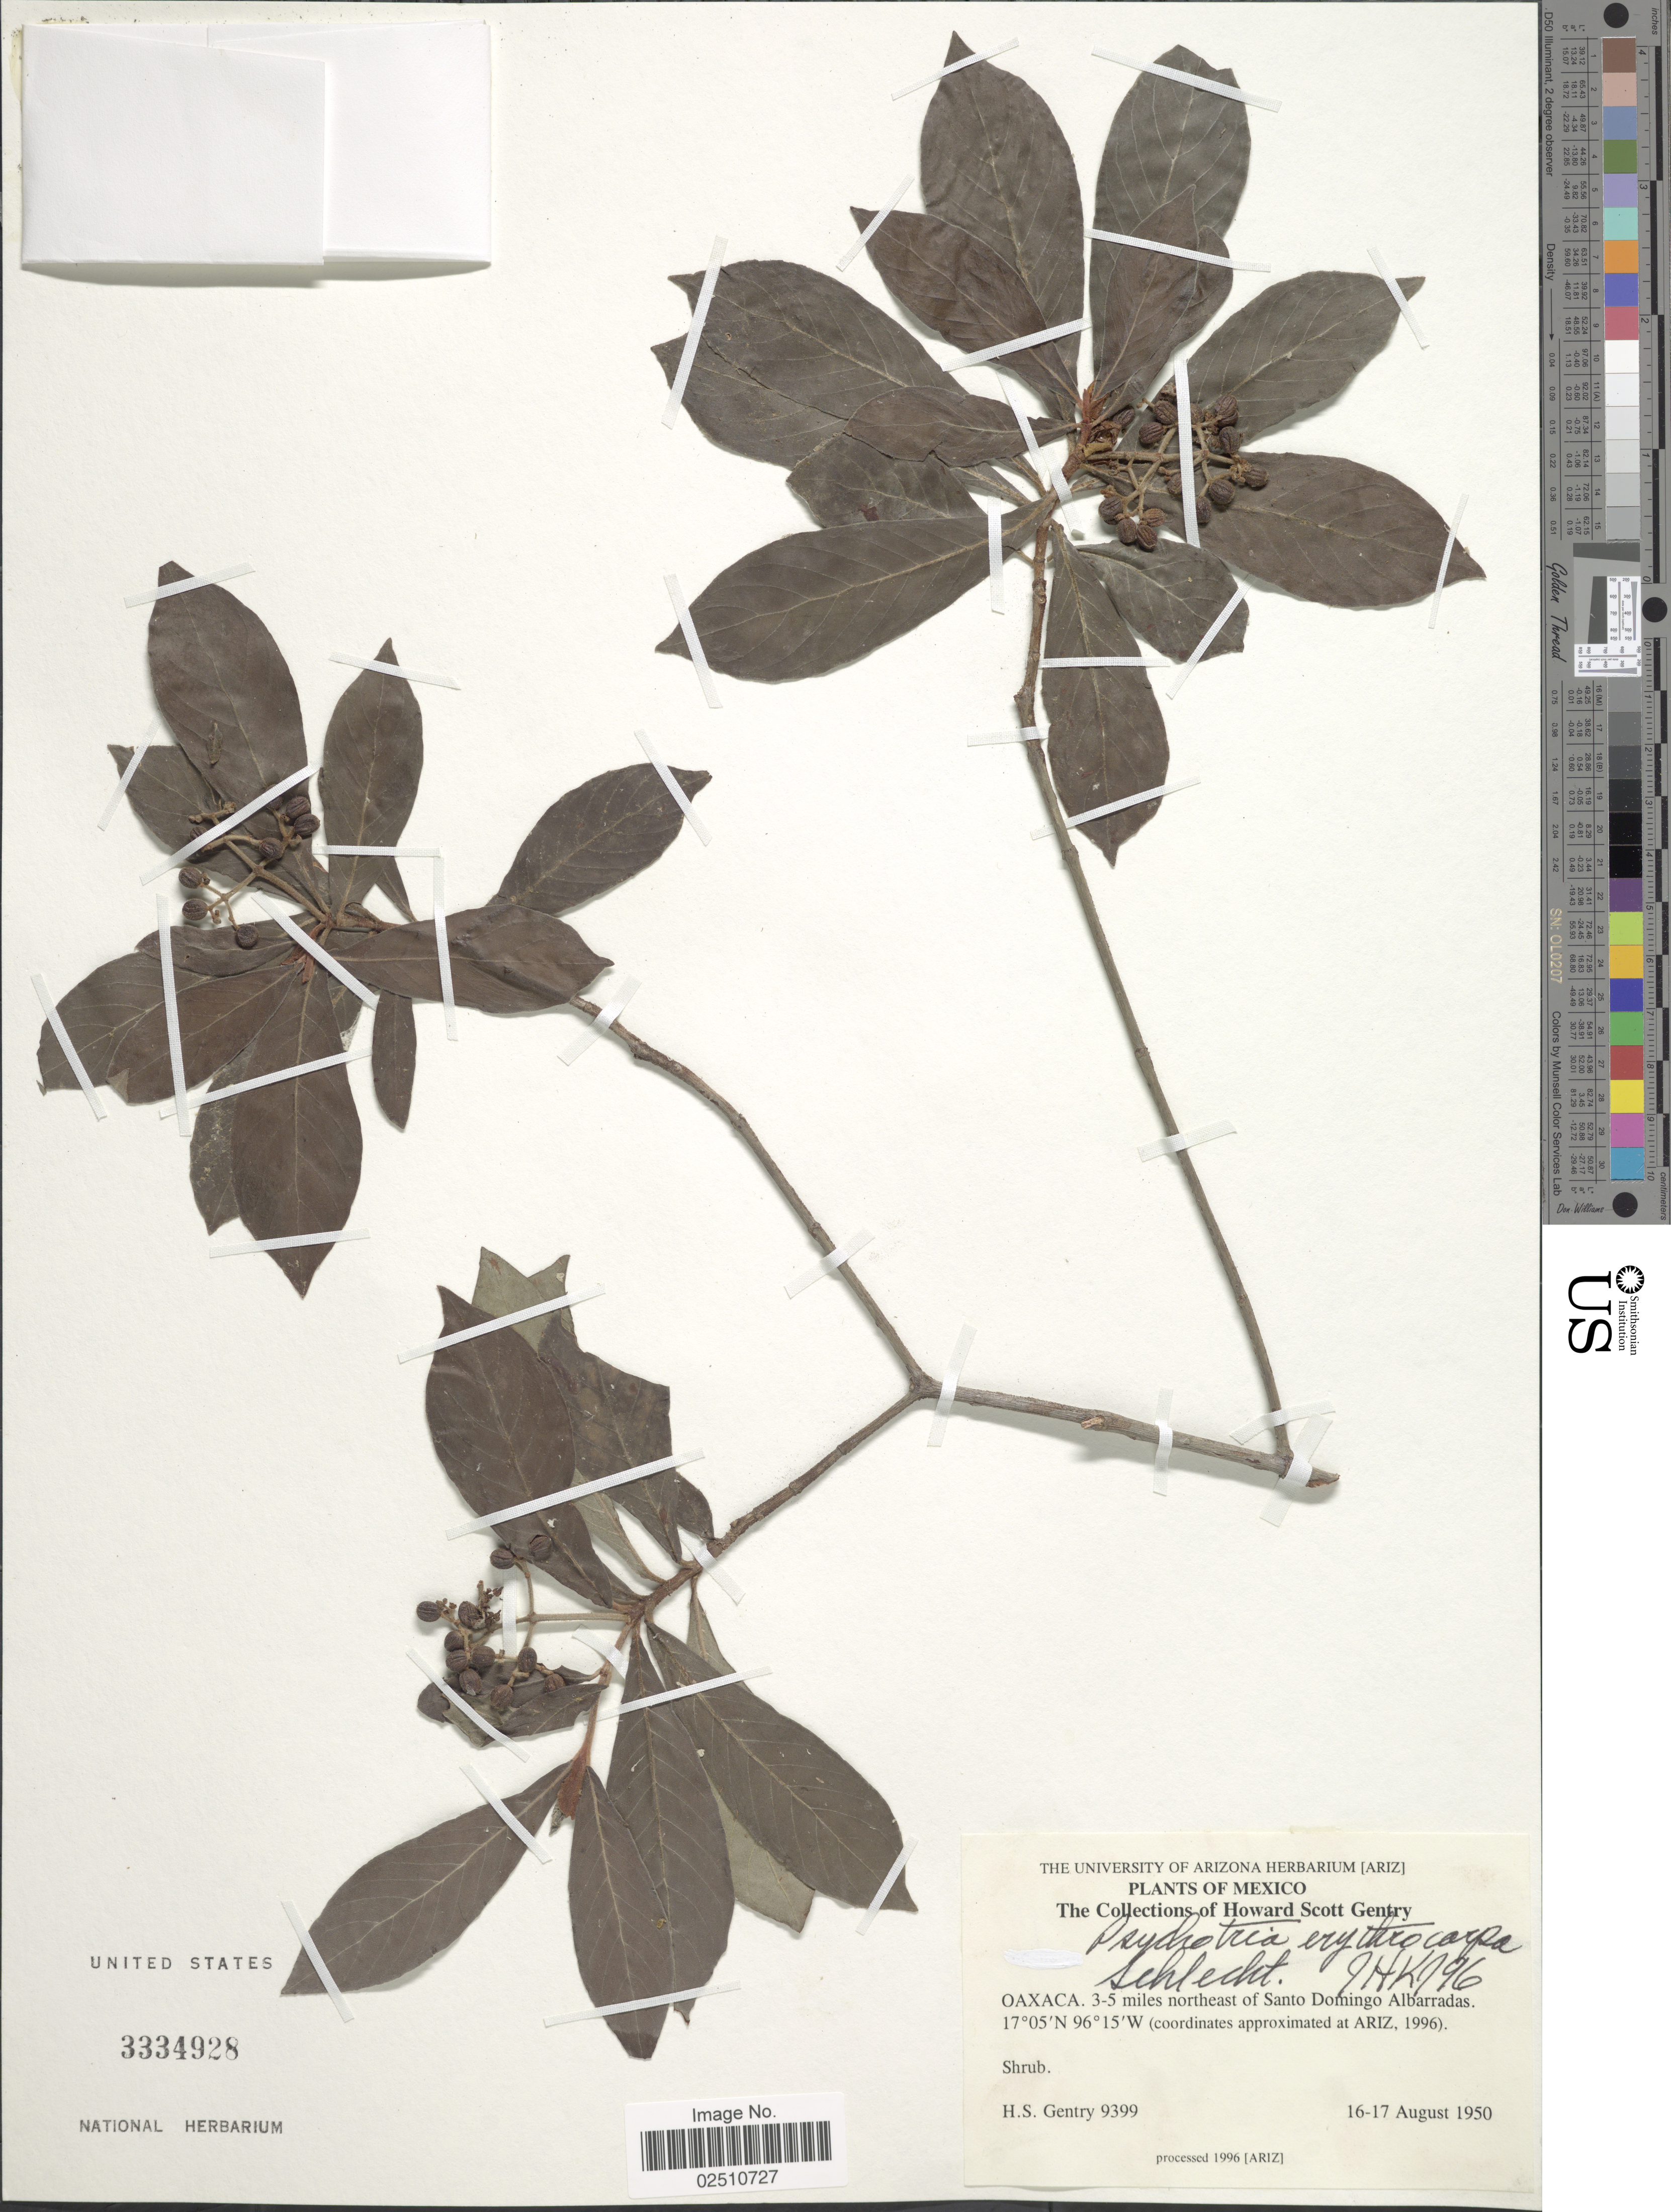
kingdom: Plantae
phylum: Tracheophyta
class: Magnoliopsida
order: Gentianales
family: Rubiaceae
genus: Psychotria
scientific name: Psychotria erythrocarpa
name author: Schltdl.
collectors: H. S. Gentry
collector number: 9399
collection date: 1950-08-16/1950-08-17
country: Mexico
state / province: Oaxaca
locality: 3-5 miles northeast of Santo Domingo Albarradas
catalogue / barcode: US 3334928